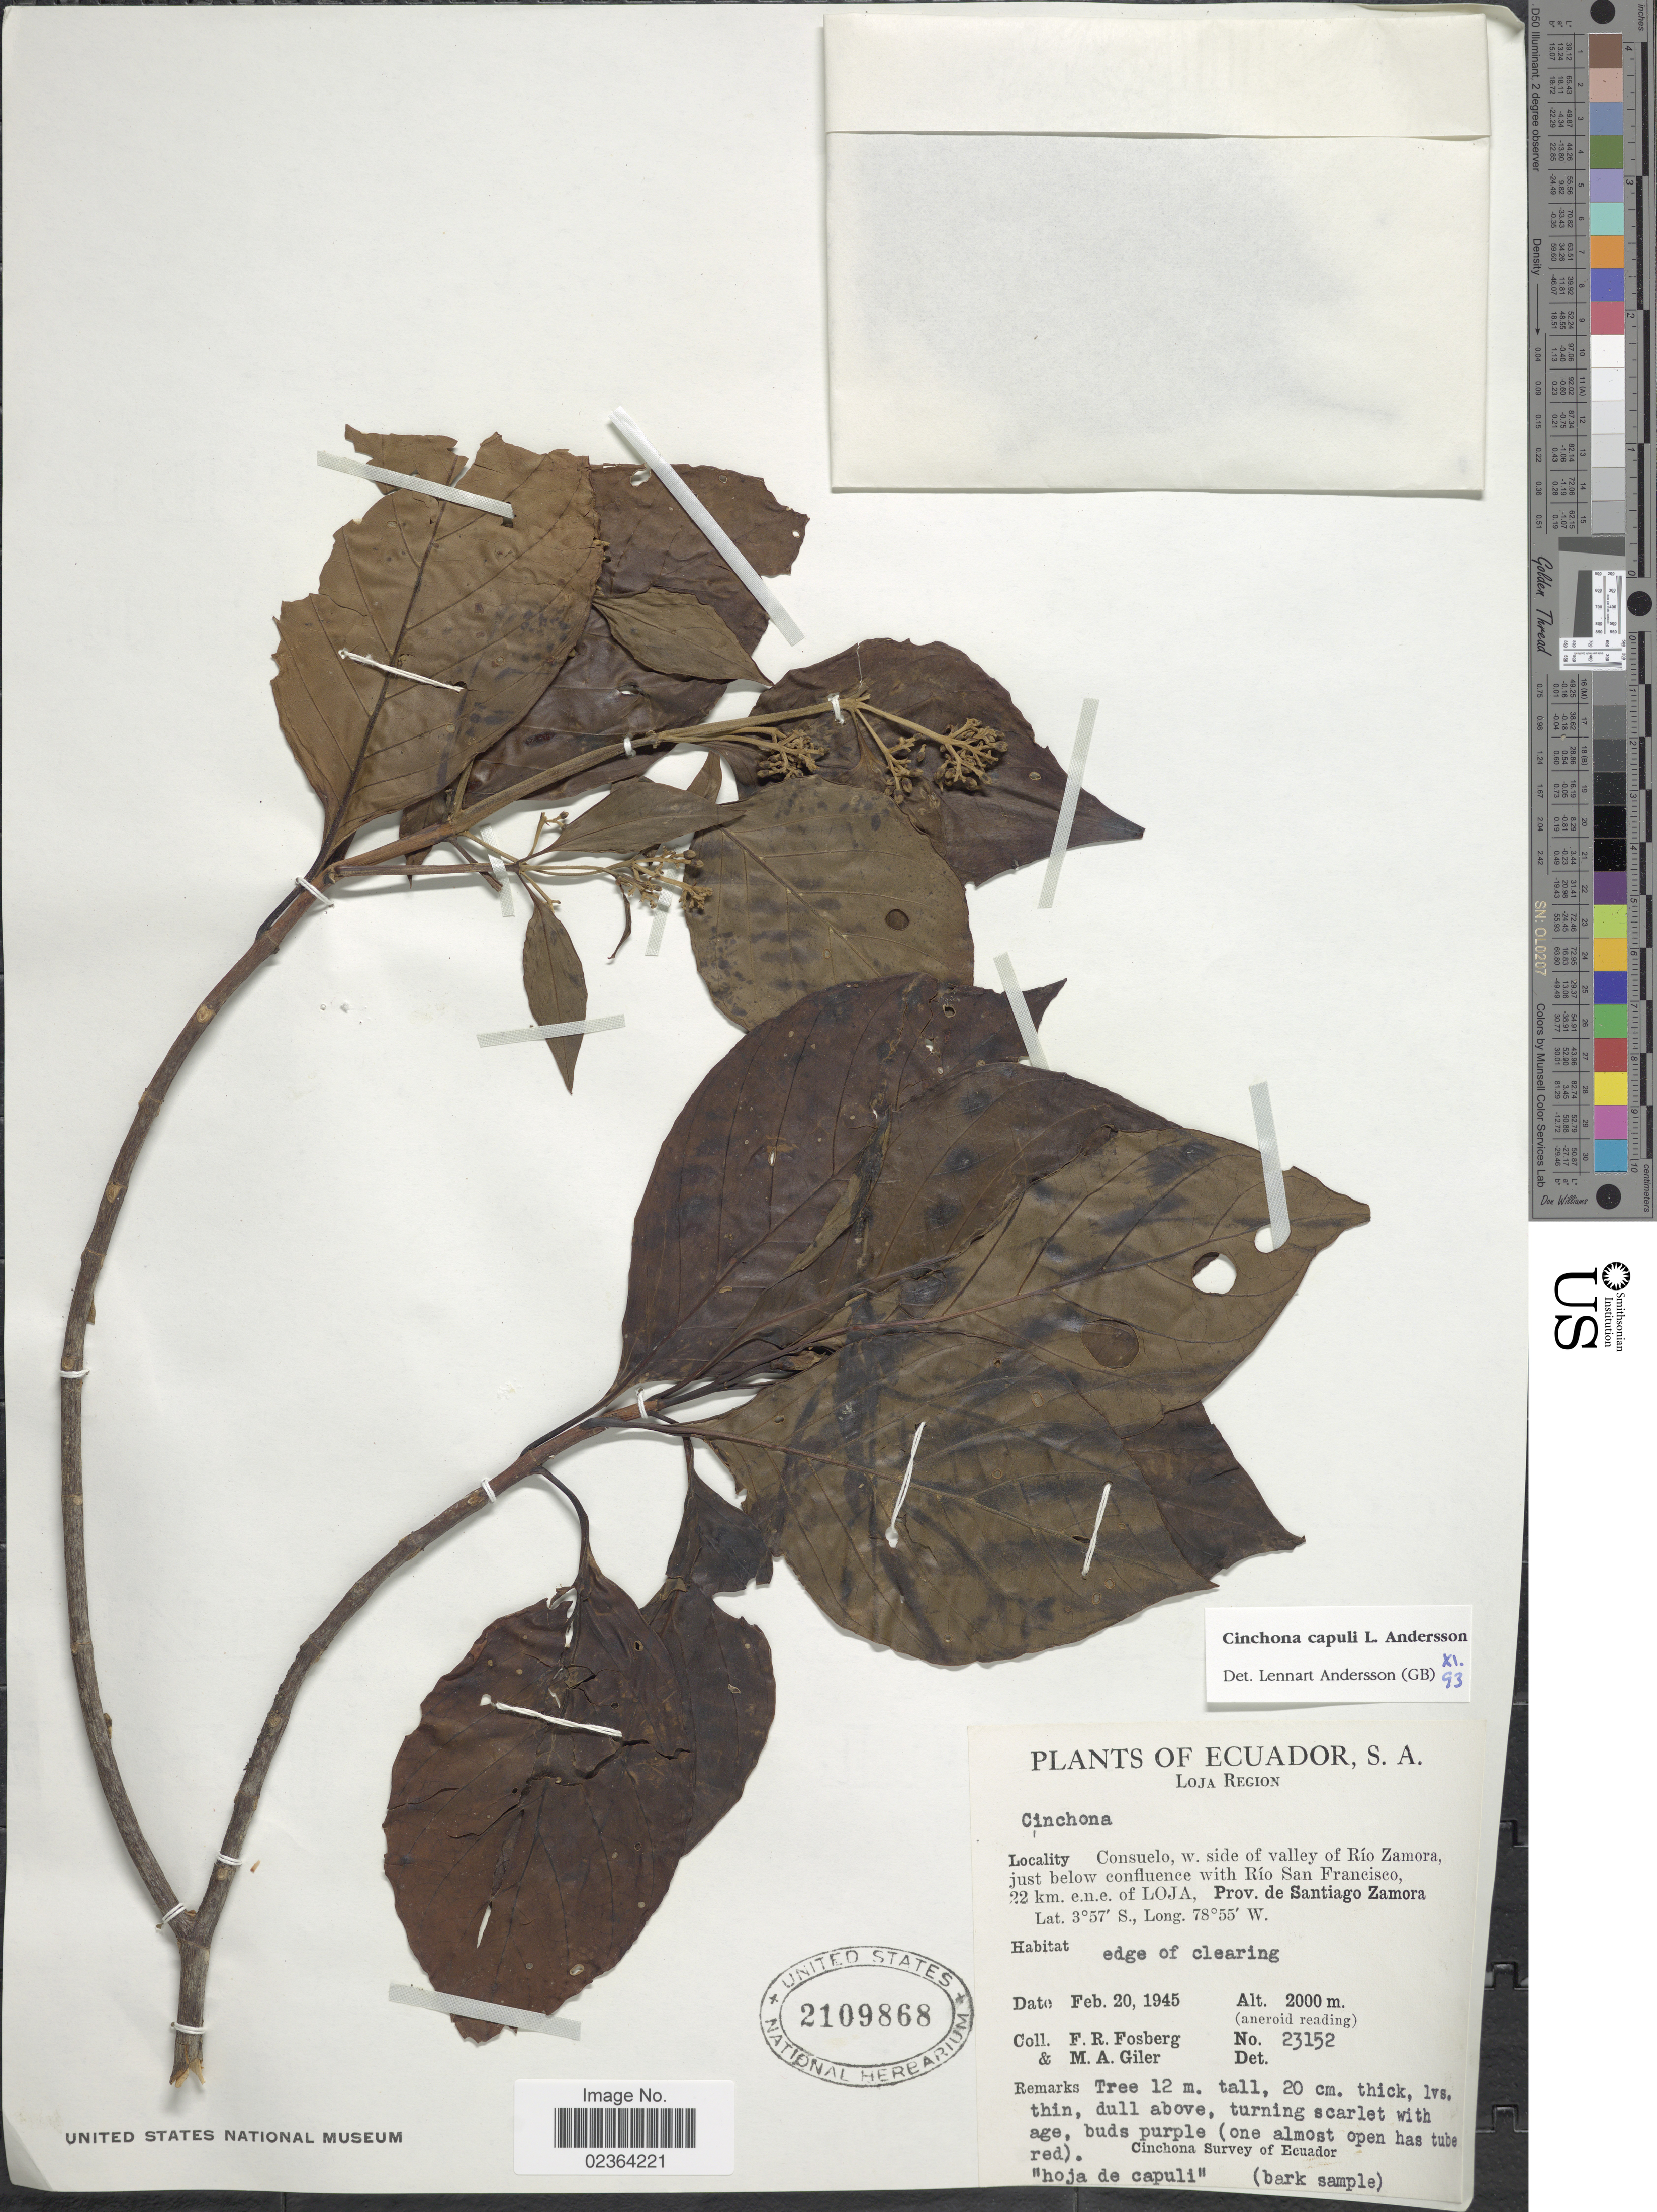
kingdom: Plantae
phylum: Tracheophyta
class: Magnoliopsida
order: Gentianales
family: Rubiaceae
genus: Cinchona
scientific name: Cinchona capuli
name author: L. Andersson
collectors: F. R. Fosberg & M. Giler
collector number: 23152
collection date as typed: Transcribed d/m/y: 20/2/9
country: Ecuador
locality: Loja Region, Consuelo, w. side of valley of Rio Zamora, just below confluence with Rio San Francisco, 22 km. e.n.e. of Loja, Prov. de Santiago Zamora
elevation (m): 2000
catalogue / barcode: US 2109868